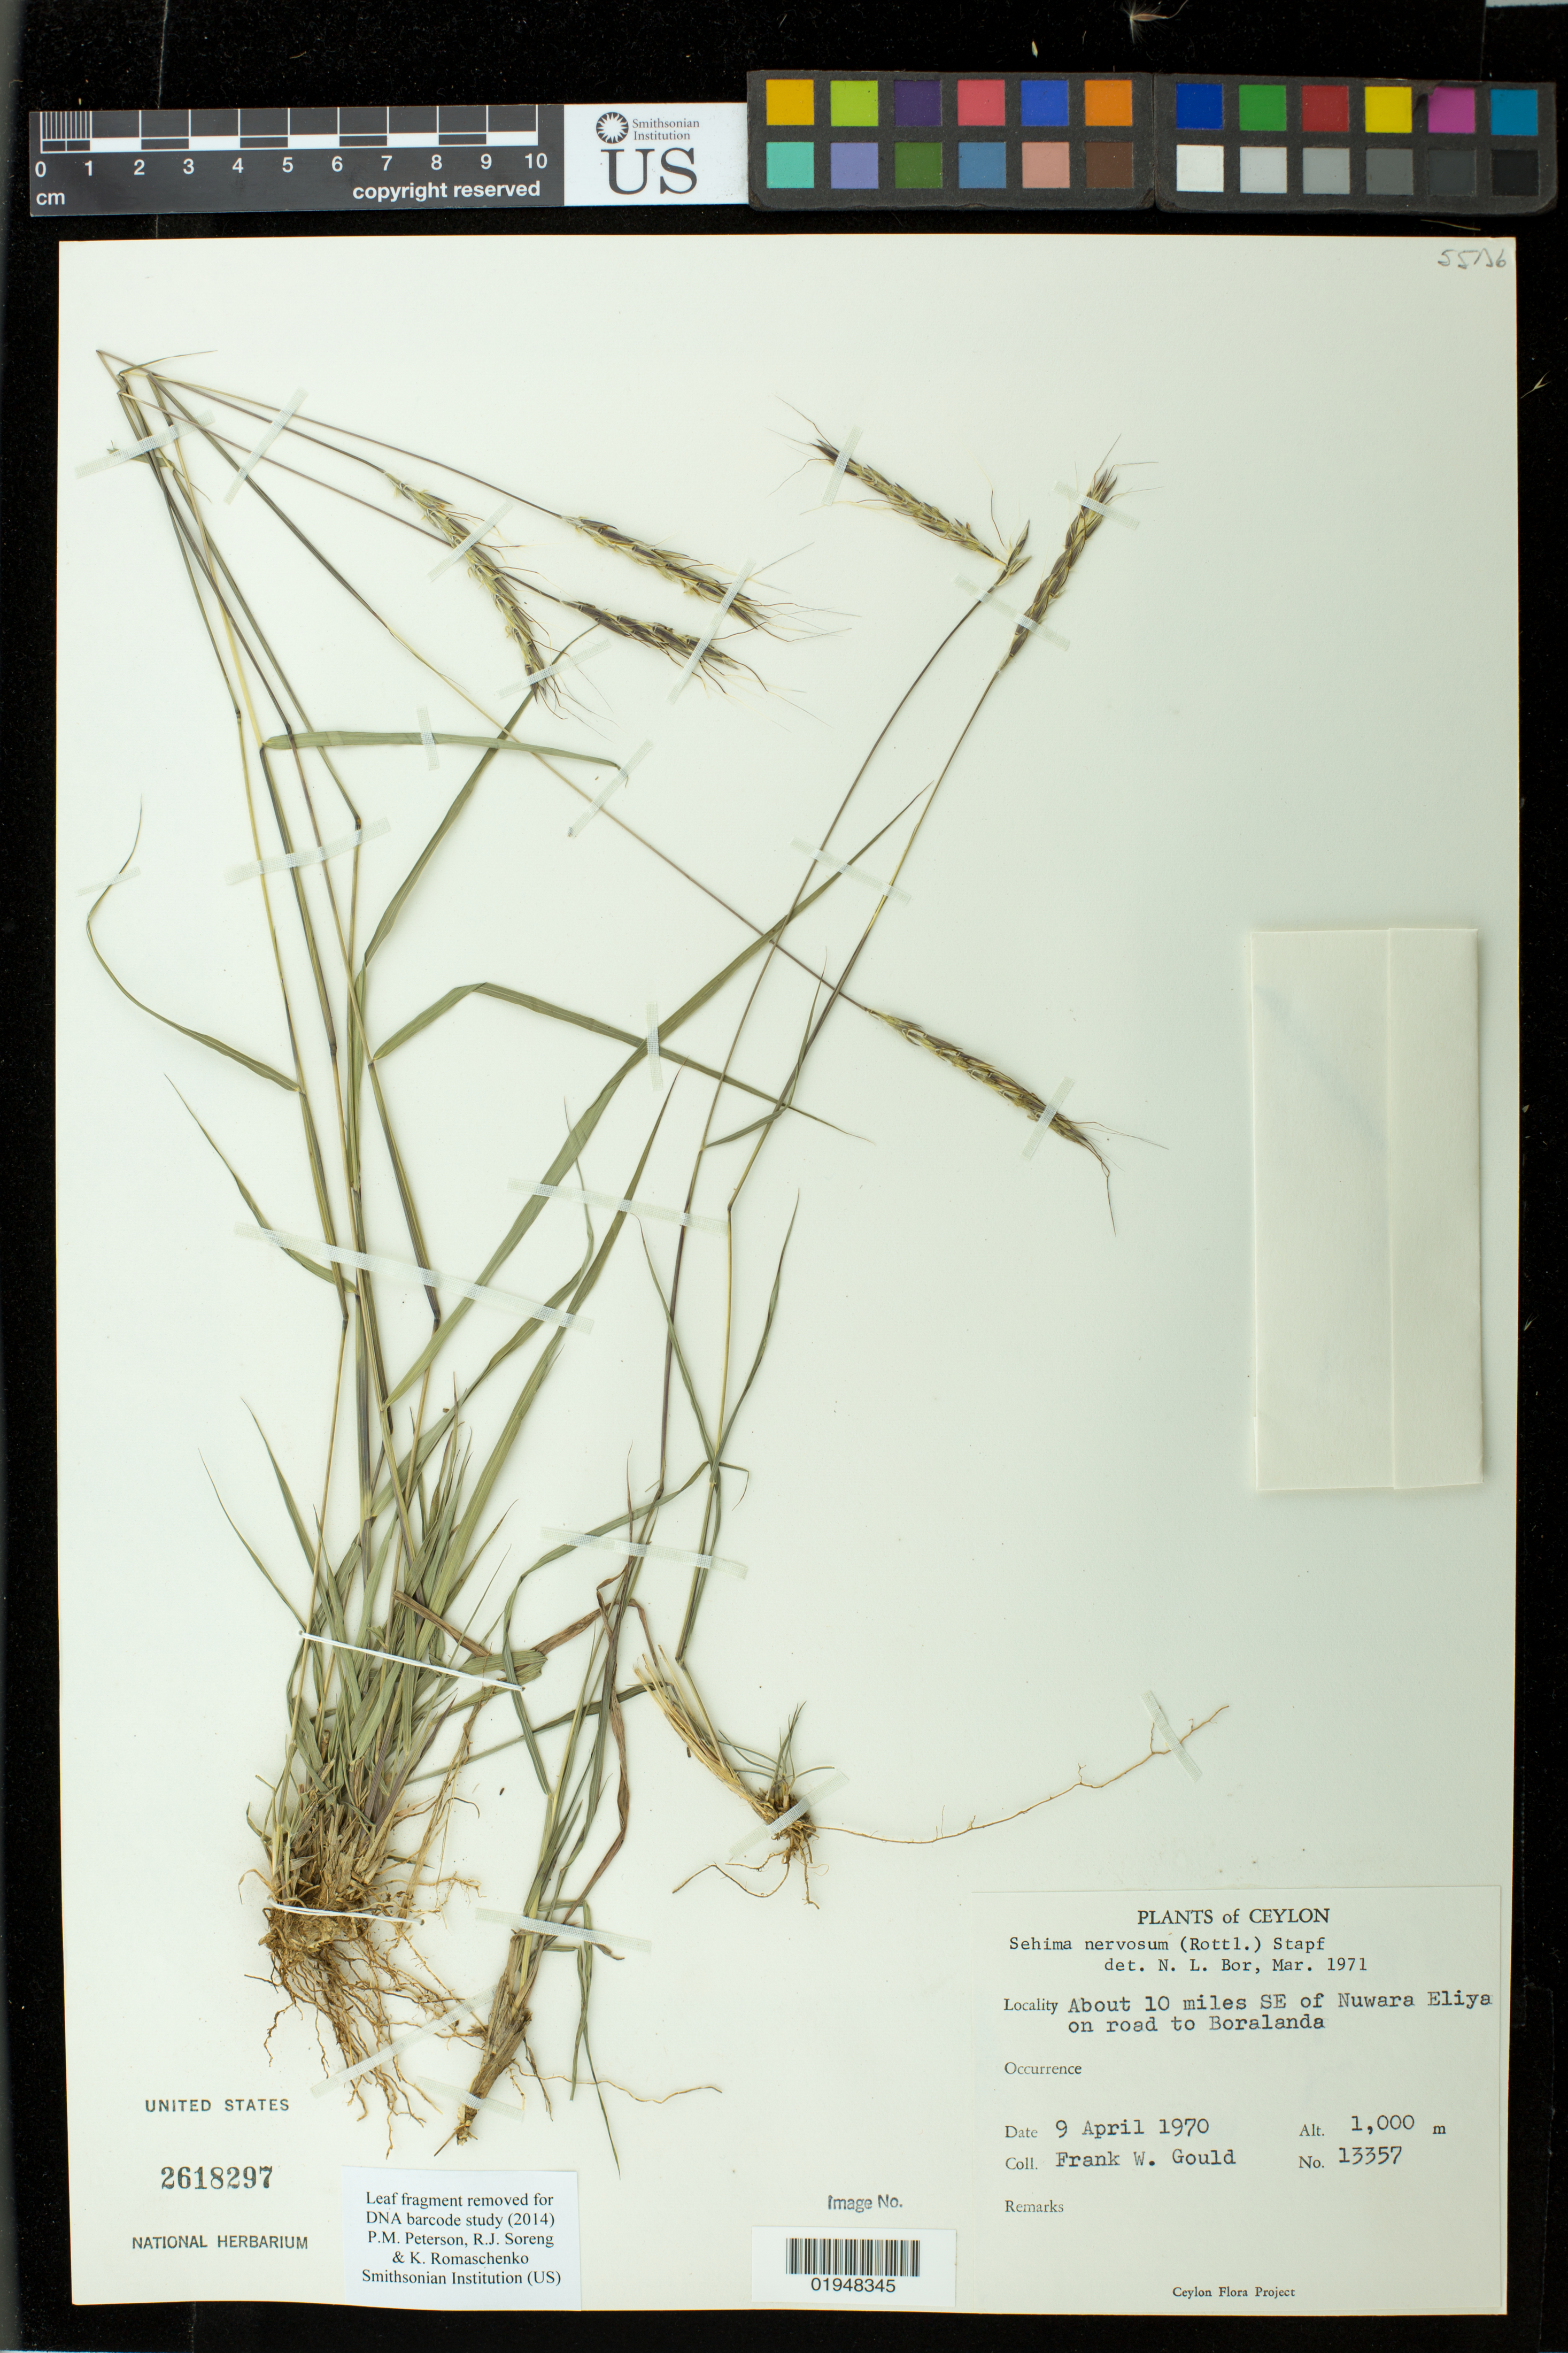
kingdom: Plantae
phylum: Tracheophyta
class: Liliopsida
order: Poales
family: Poaceae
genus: Sehima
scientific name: Sehima nervosum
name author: (Rottler) Stapf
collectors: F. W. Gould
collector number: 13357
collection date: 1970-04-09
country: Sri Lanka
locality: About 10 miles SE of Nuwara Eliya on road to Boralanda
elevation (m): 1000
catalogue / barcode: US 2618297